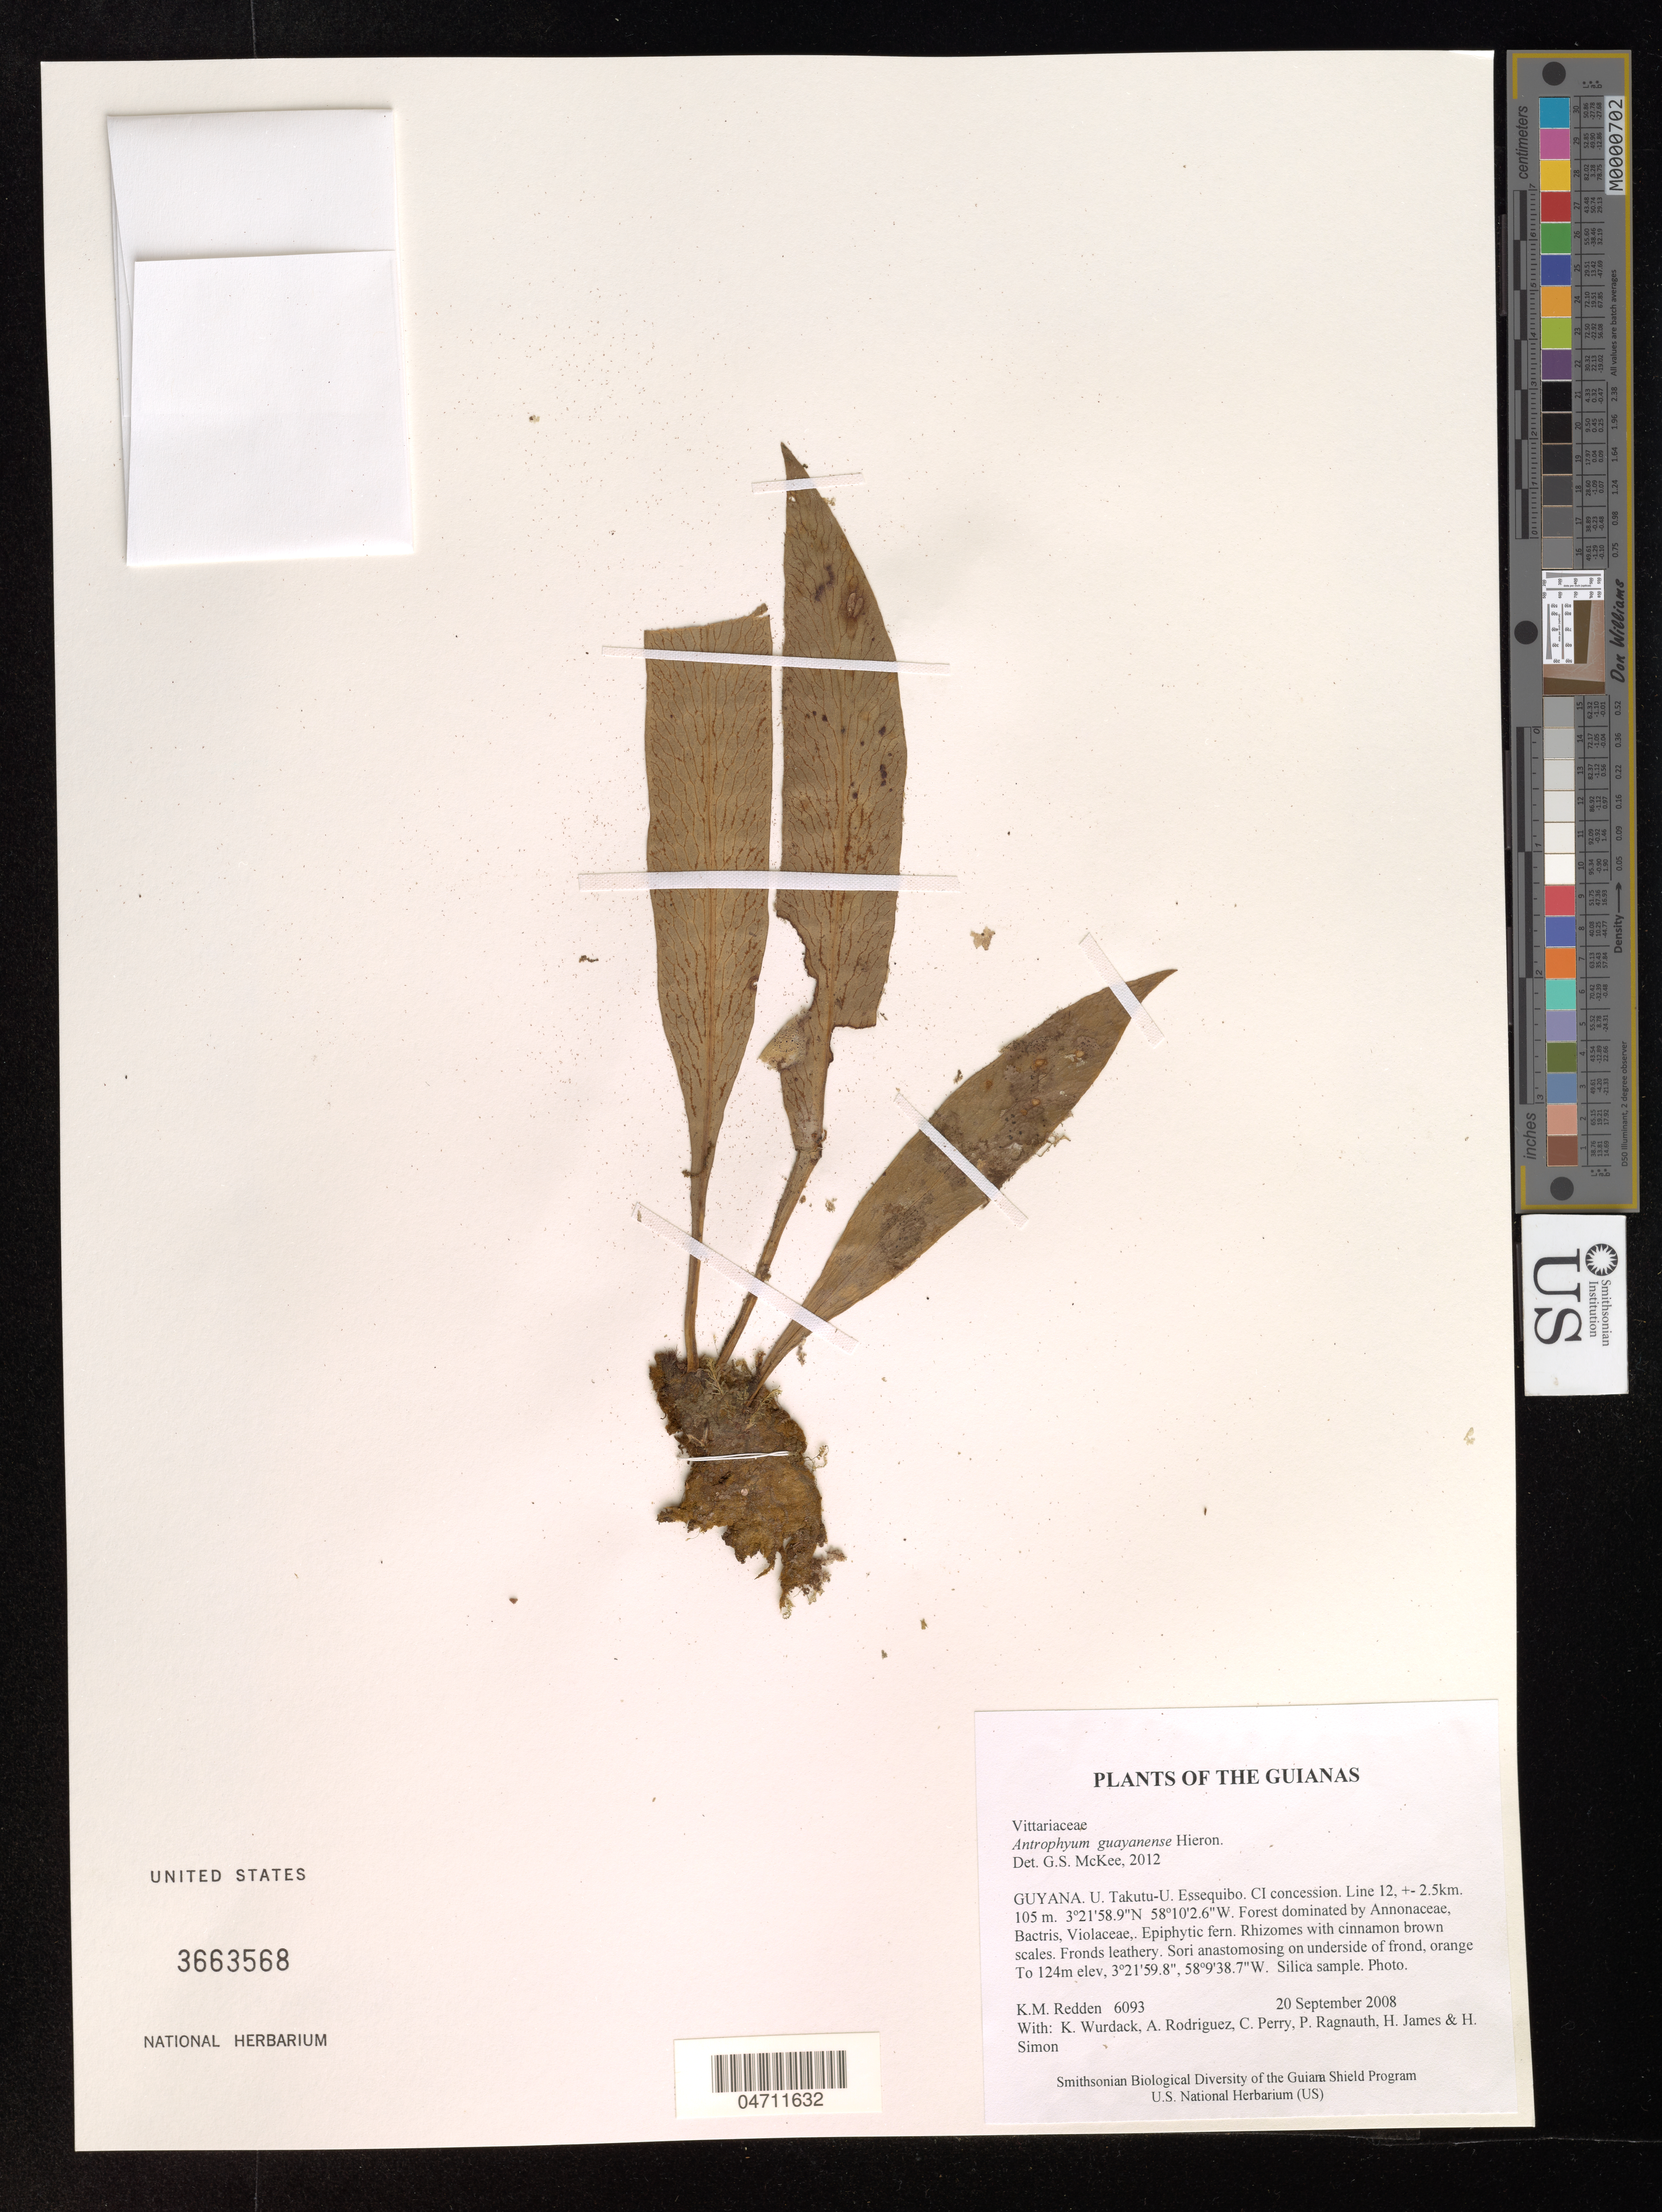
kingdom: Plantae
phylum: Tracheophyta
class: Polypodiopsida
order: Polypodiales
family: Pteridaceae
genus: Antrophyum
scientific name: Antrophyum guayanense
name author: Hieron.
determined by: McKee, G. S., (US), NMNH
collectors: K. M. Redden, K. Wurdack, A. Rodriguez, C. Perry, P. Ragnauth, H. James & H. Simon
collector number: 6093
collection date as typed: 20 September 2008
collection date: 2008-09-20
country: Guyana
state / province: U. Takutu-U. Essequibo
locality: CI concession. Line 12, +- 2.5km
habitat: Forest dominated by Annonaceae, Bactris, Violaceae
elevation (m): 105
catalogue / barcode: US 3663568